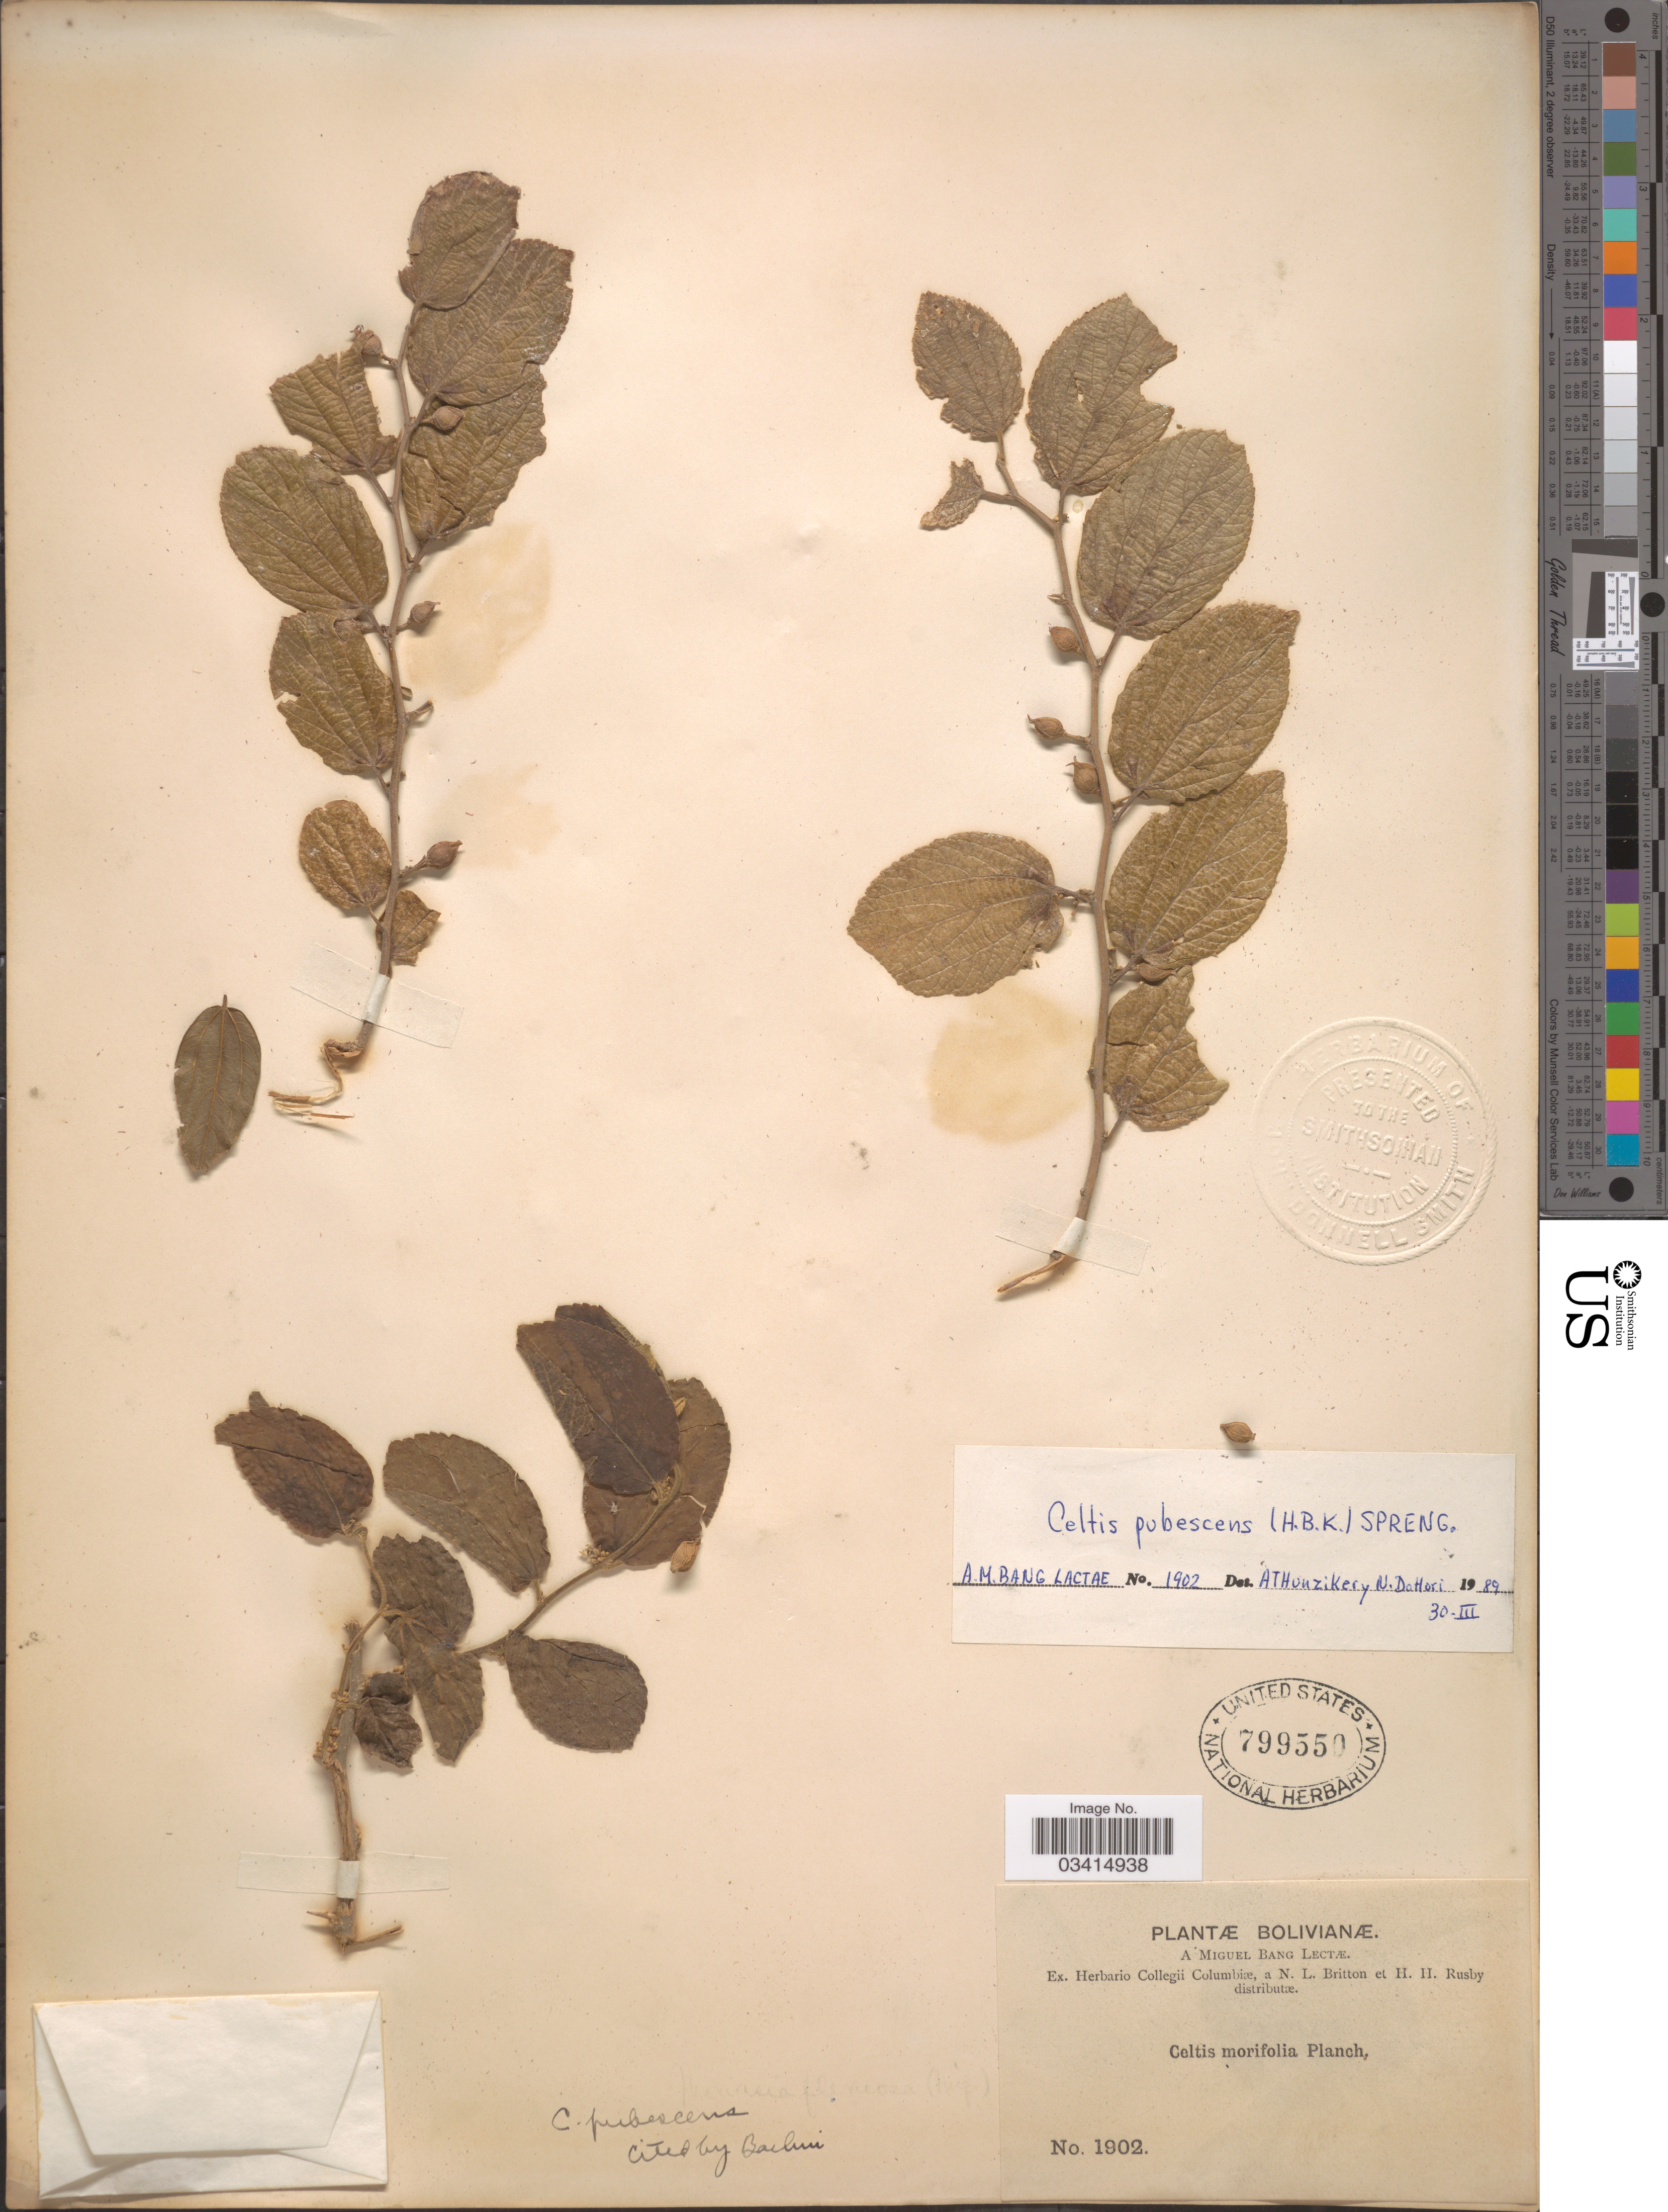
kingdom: Plantae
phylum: Tracheophyta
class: Magnoliopsida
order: Rosales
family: Cannabaceae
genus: Celtis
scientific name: Celtis pubescens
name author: (Kunth) Spreng.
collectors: M. Bang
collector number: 1902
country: Bolivia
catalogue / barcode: US 799550